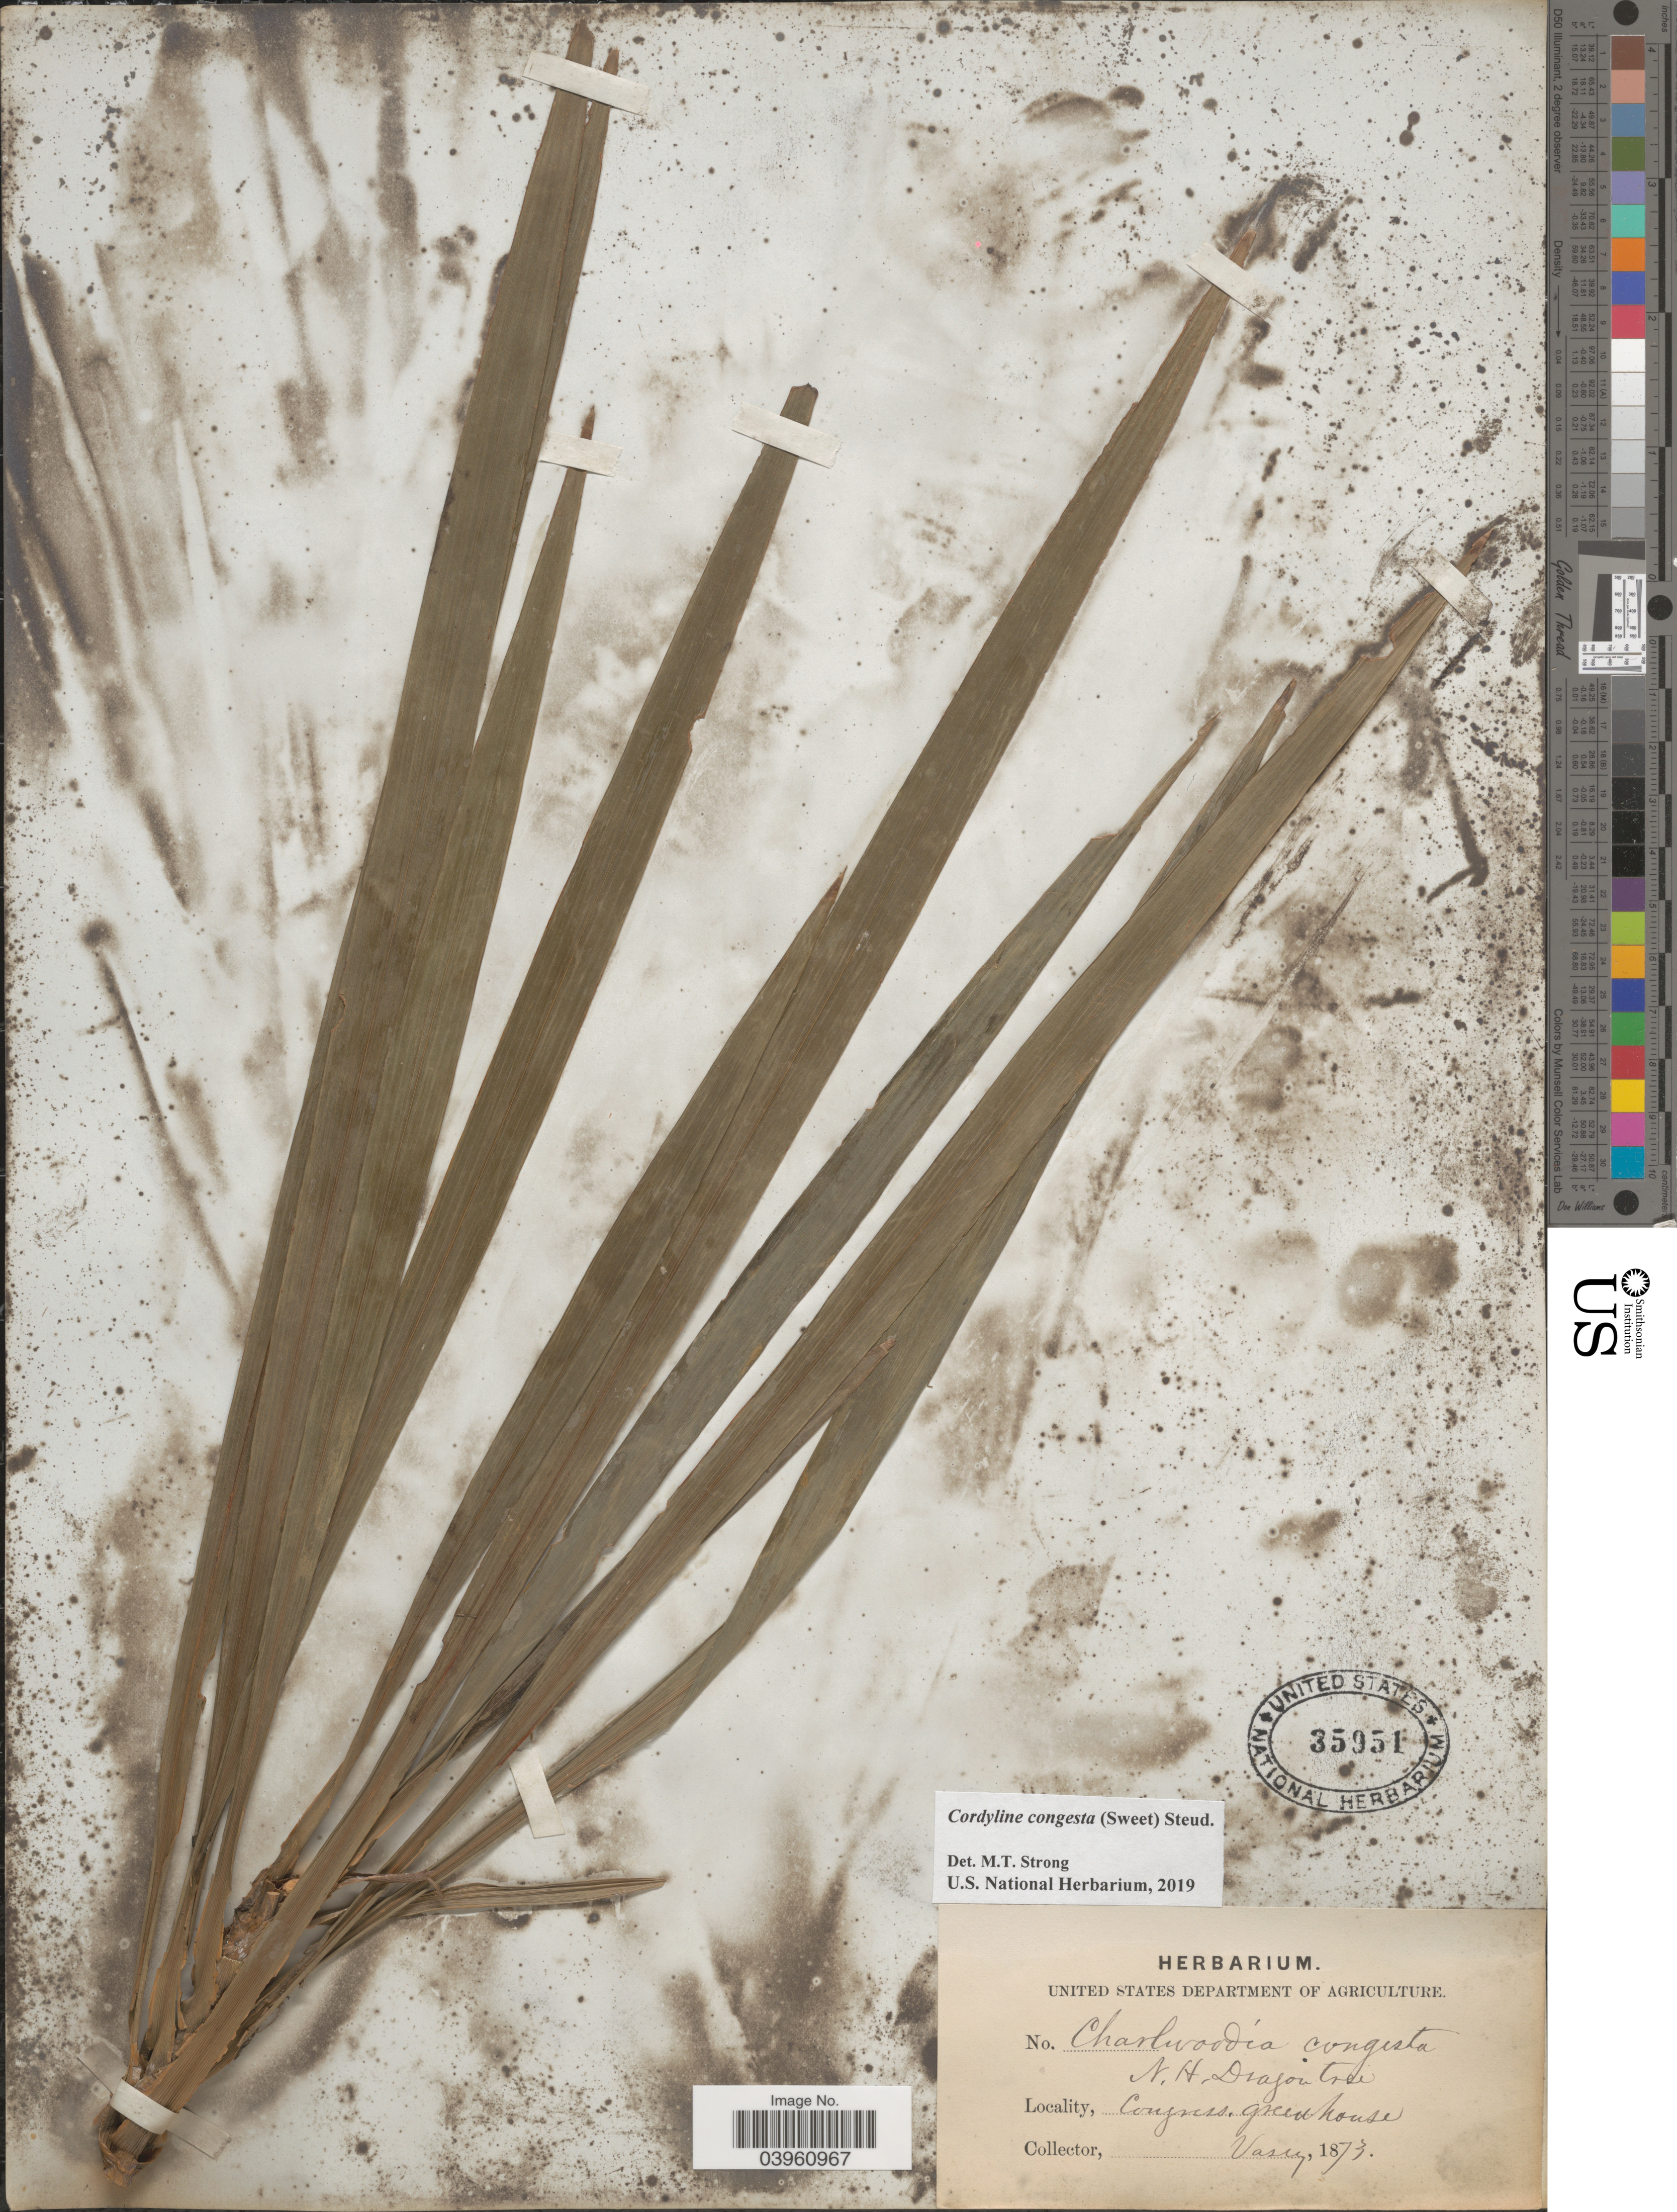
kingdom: Plantae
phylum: Tracheophyta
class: Liliopsida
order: Asparagales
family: Asparagaceae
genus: Cordyline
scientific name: Cordyline congesta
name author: (Sweet) Steud.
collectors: Vasey, --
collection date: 1873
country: United States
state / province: District of Columbia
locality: Congress. Green house.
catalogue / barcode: US 35951